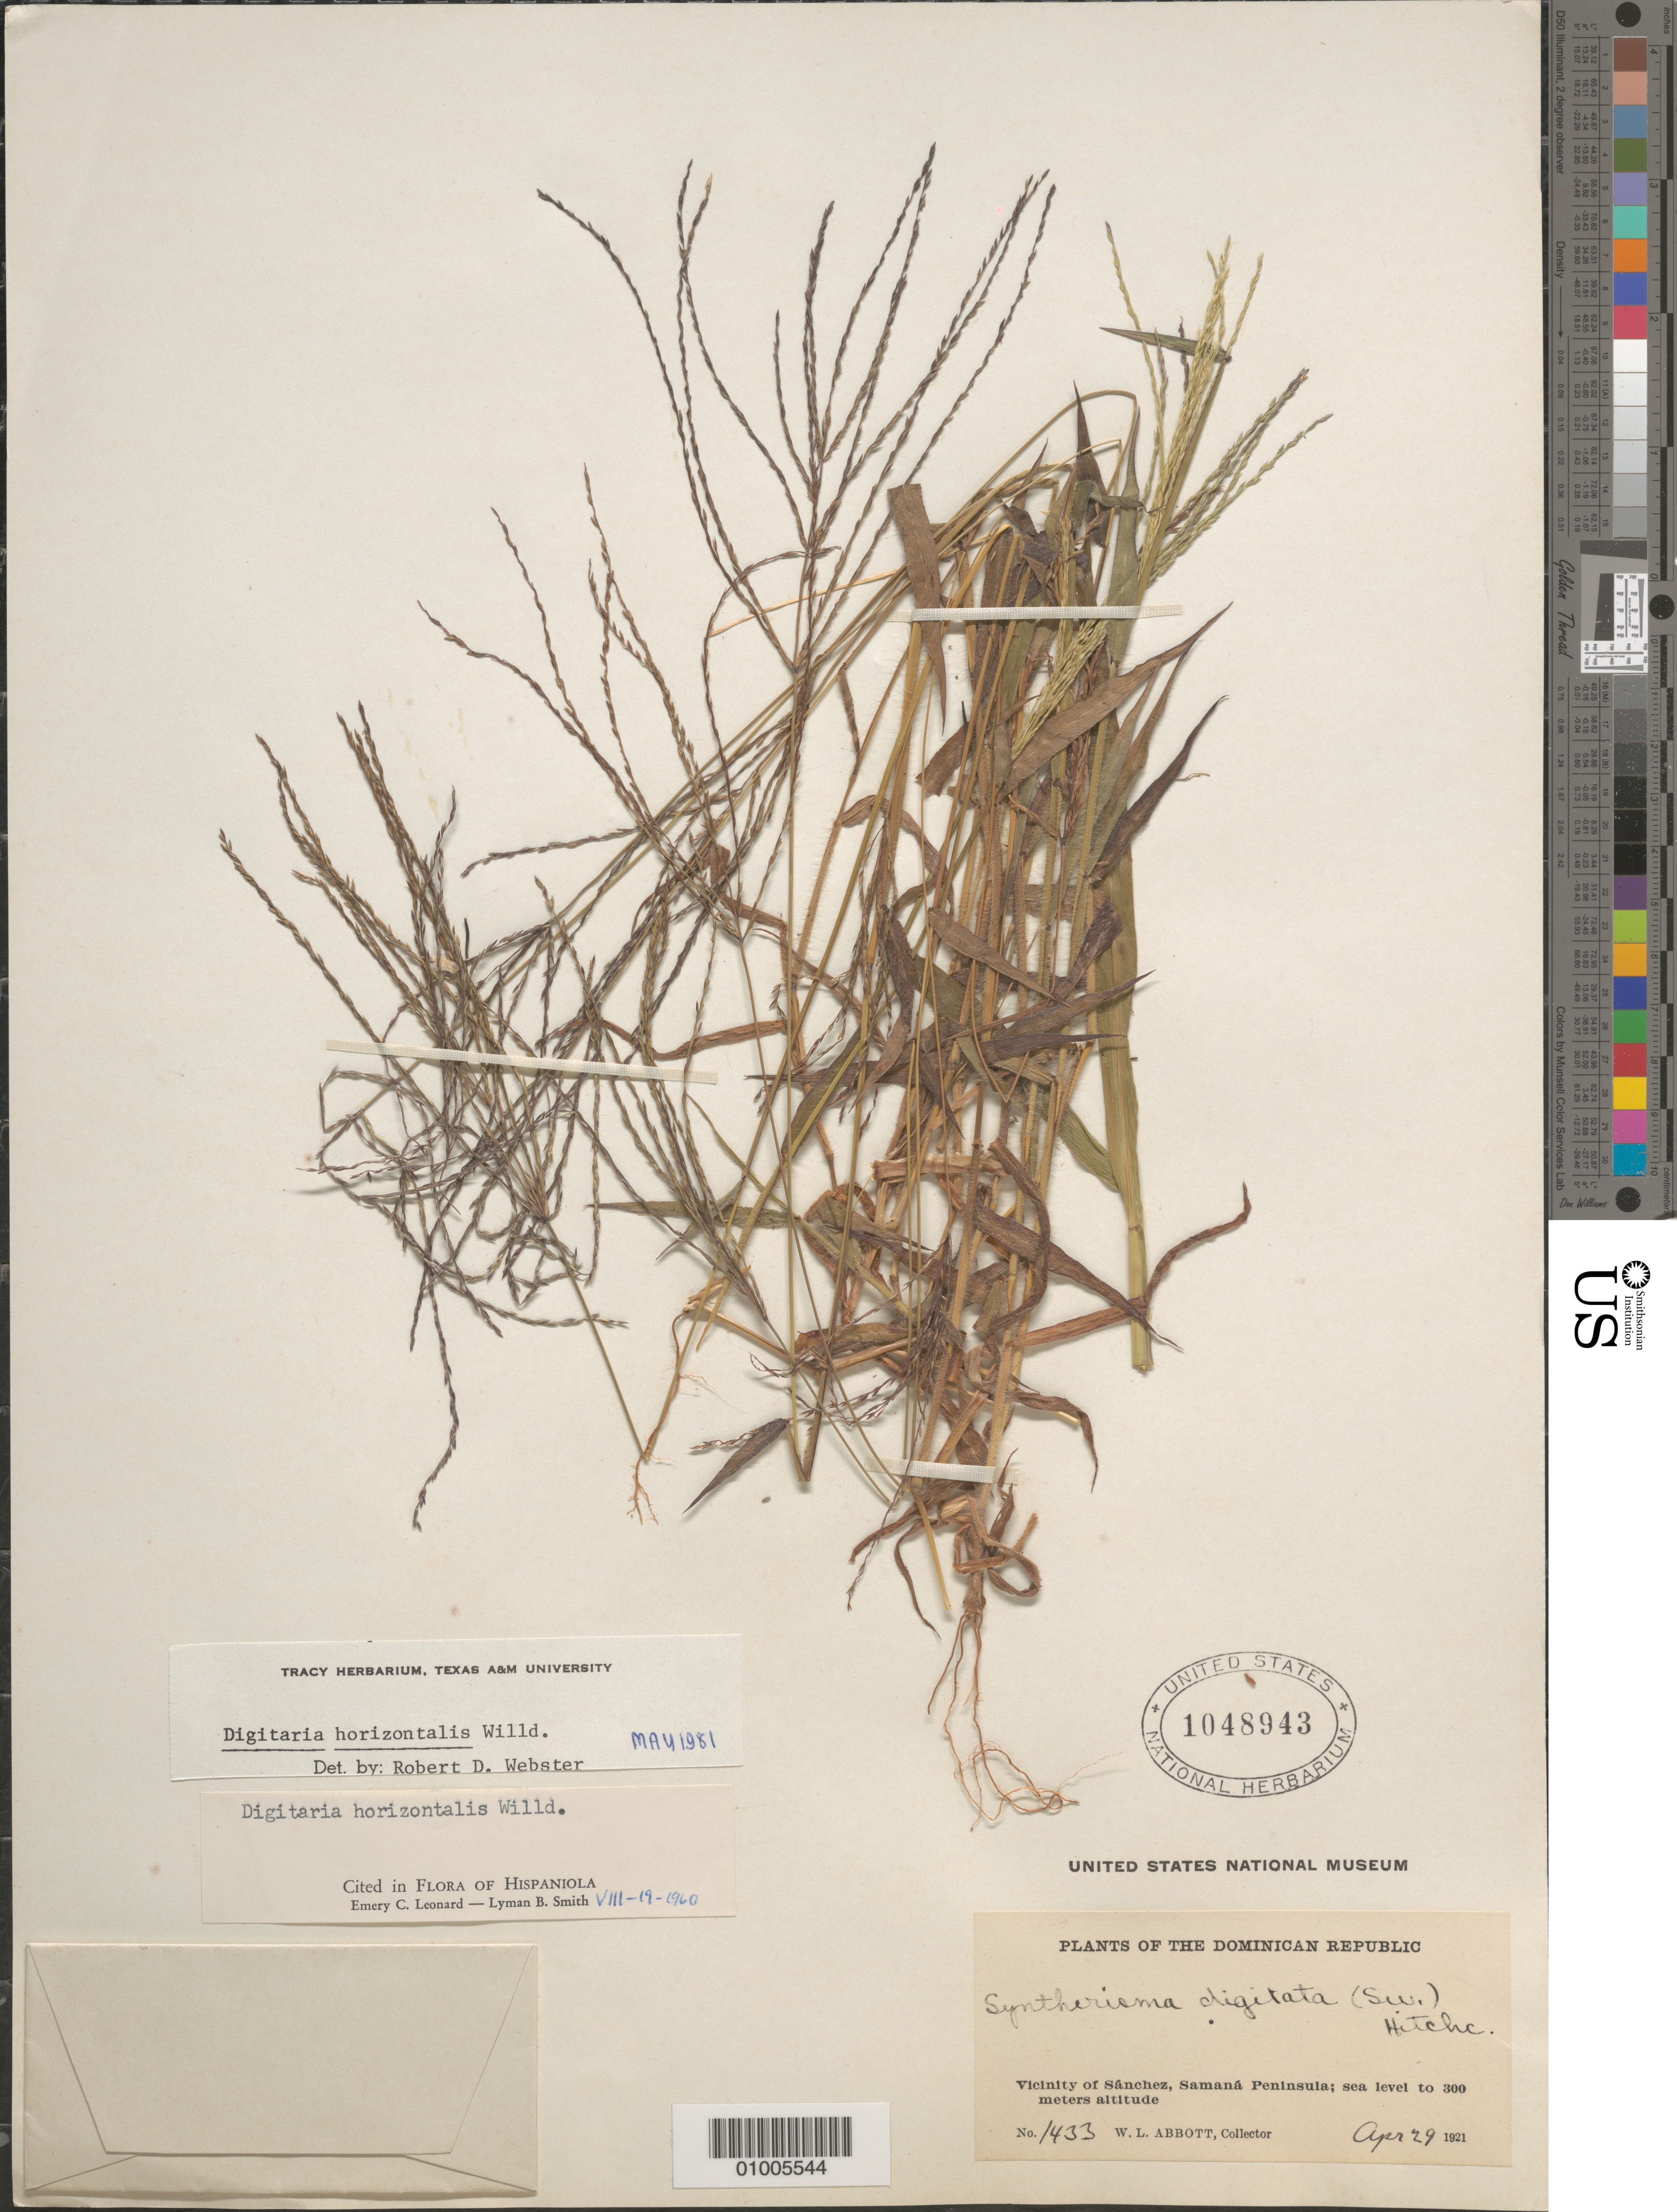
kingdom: Plantae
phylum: Tracheophyta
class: Liliopsida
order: Poales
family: Poaceae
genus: Digitaria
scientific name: Digitaria horizontalis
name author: Willd.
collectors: W. L. Abbott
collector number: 1433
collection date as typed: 29 Apr 1921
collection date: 1921-04-29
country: Dominican Republic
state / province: Sánchez Ramírez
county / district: Cotui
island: Hispaniola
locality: Samana peninsula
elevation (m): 0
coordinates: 0 N, 0 E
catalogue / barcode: US 1048943